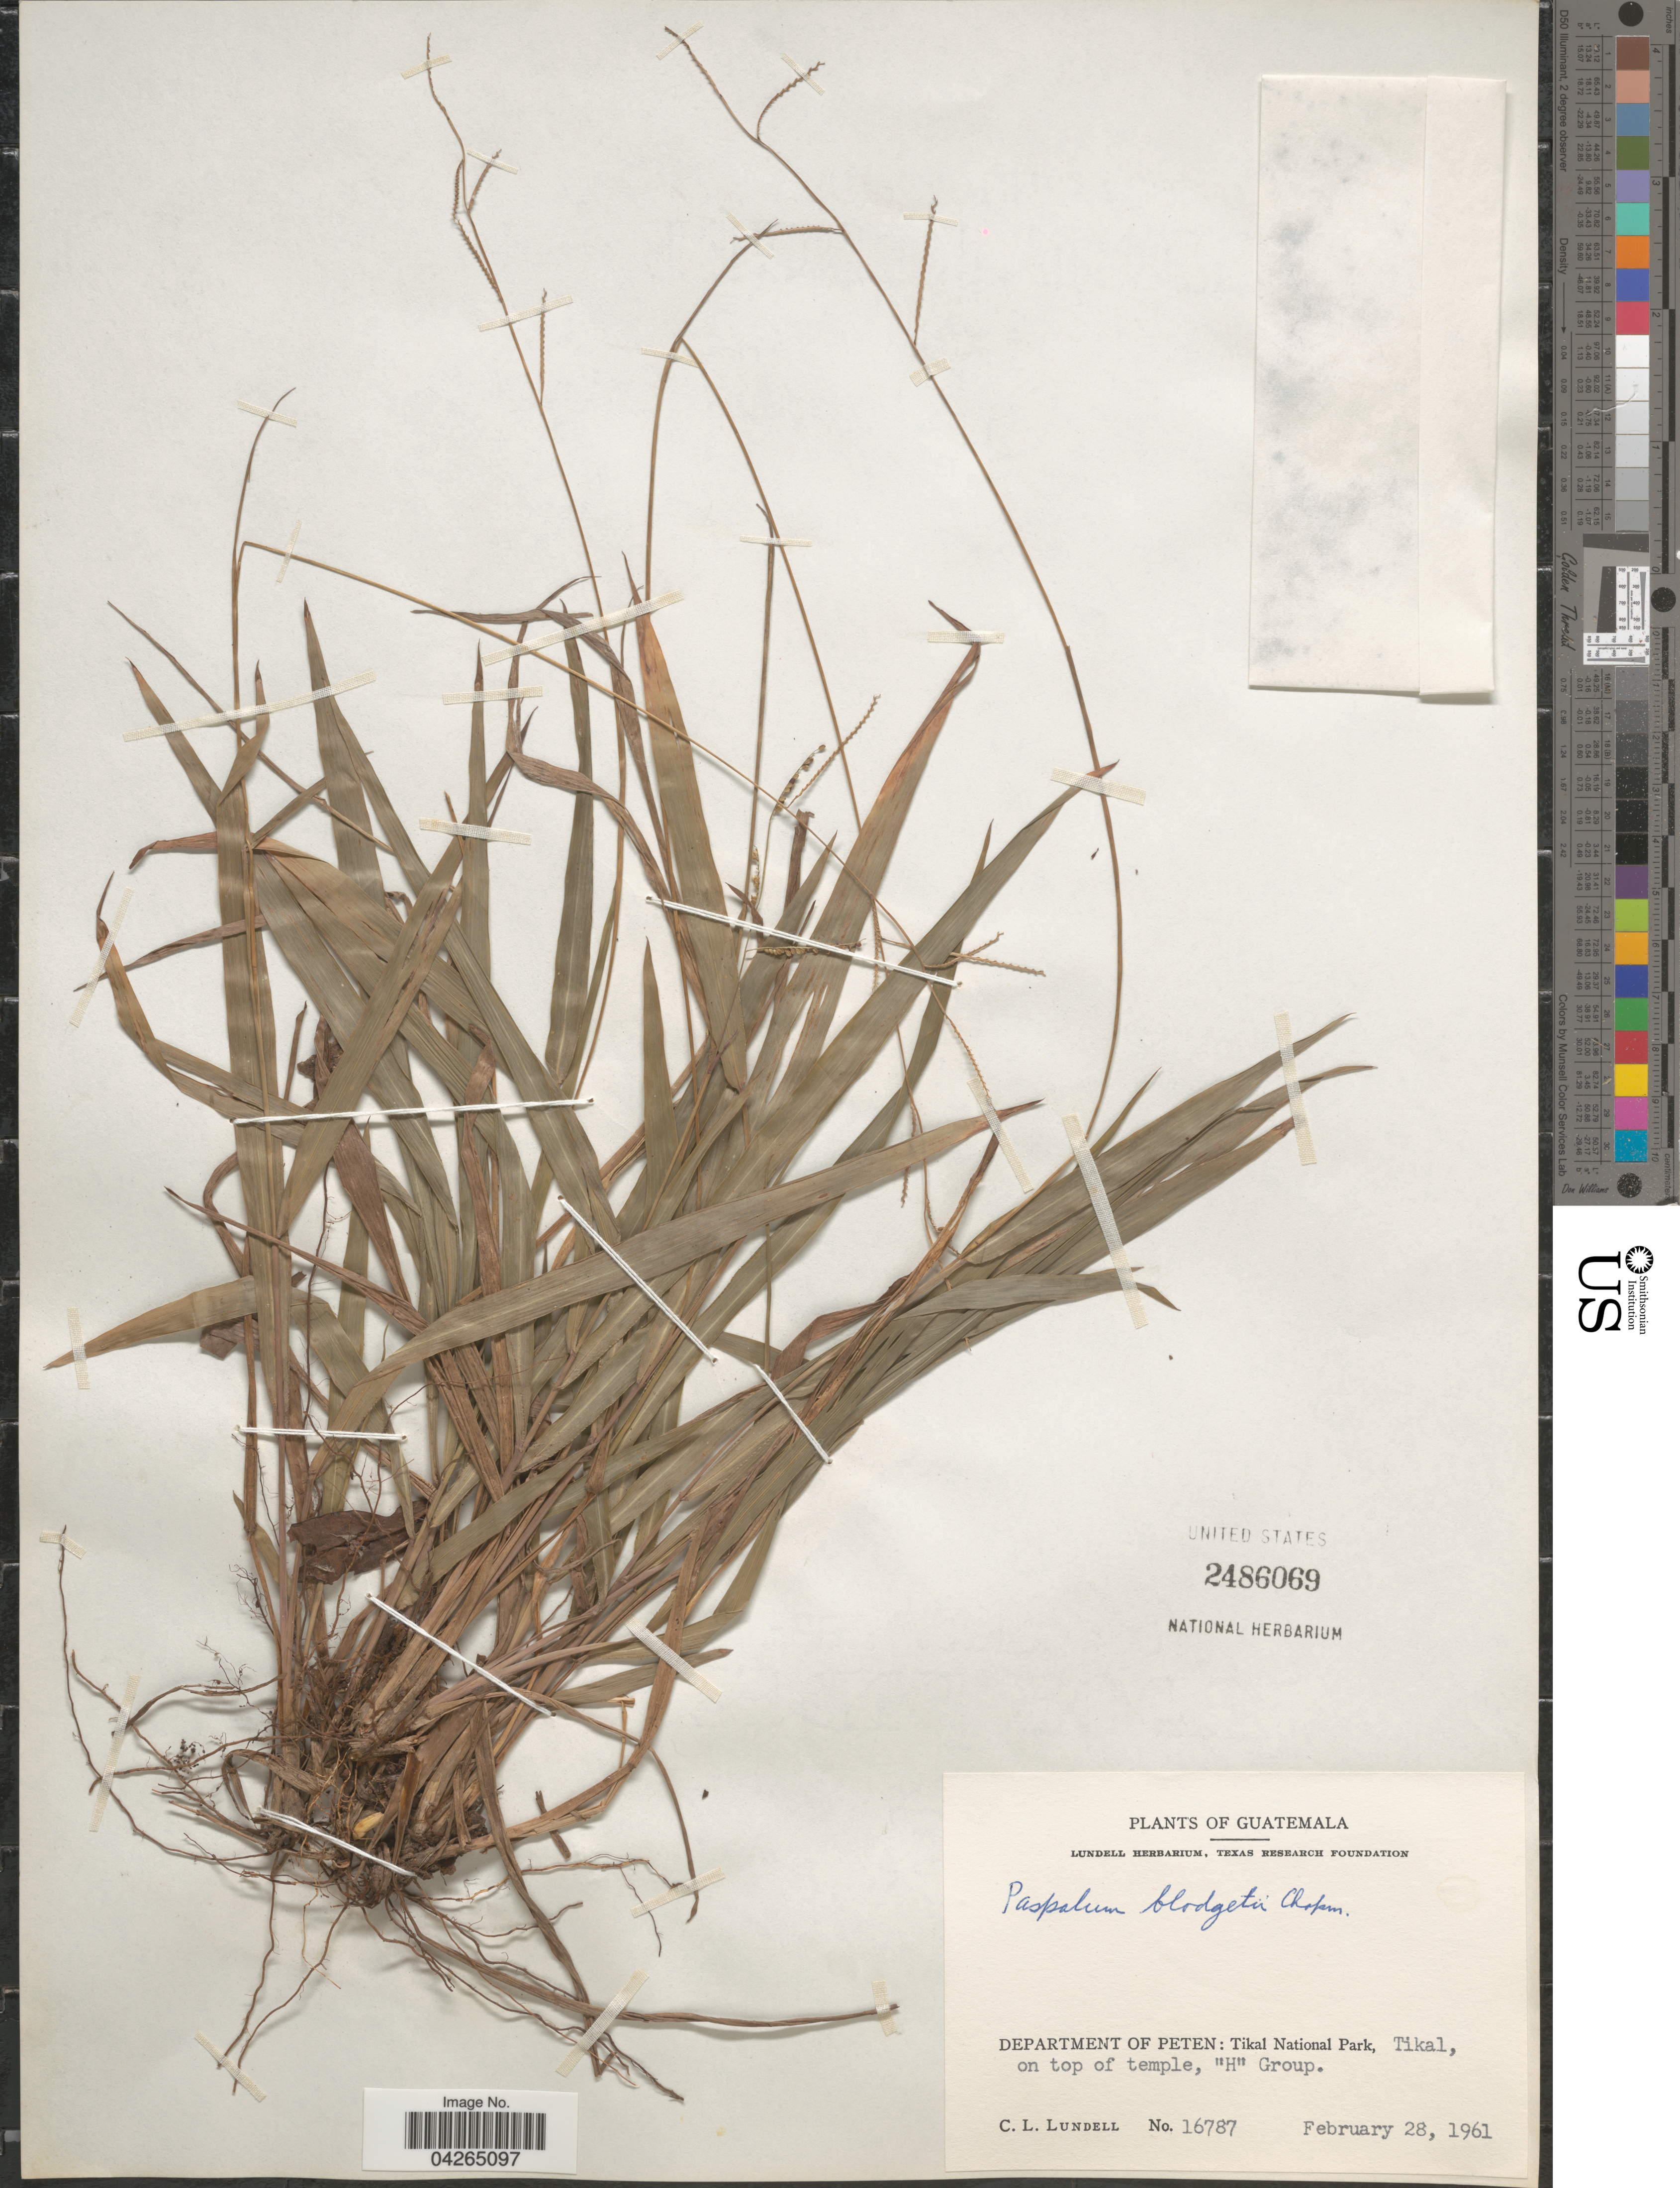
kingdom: Plantae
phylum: Tracheophyta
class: Liliopsida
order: Poales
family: Poaceae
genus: Paspalum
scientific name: Paspalum blodgettii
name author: Chapm.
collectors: C. L. Lundell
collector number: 16787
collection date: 1961-02-28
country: Guatemala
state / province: El Peten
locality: Department of Peten: Tikal National Park, Tikal, on top of temple, "H" Group.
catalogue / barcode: US 2486069